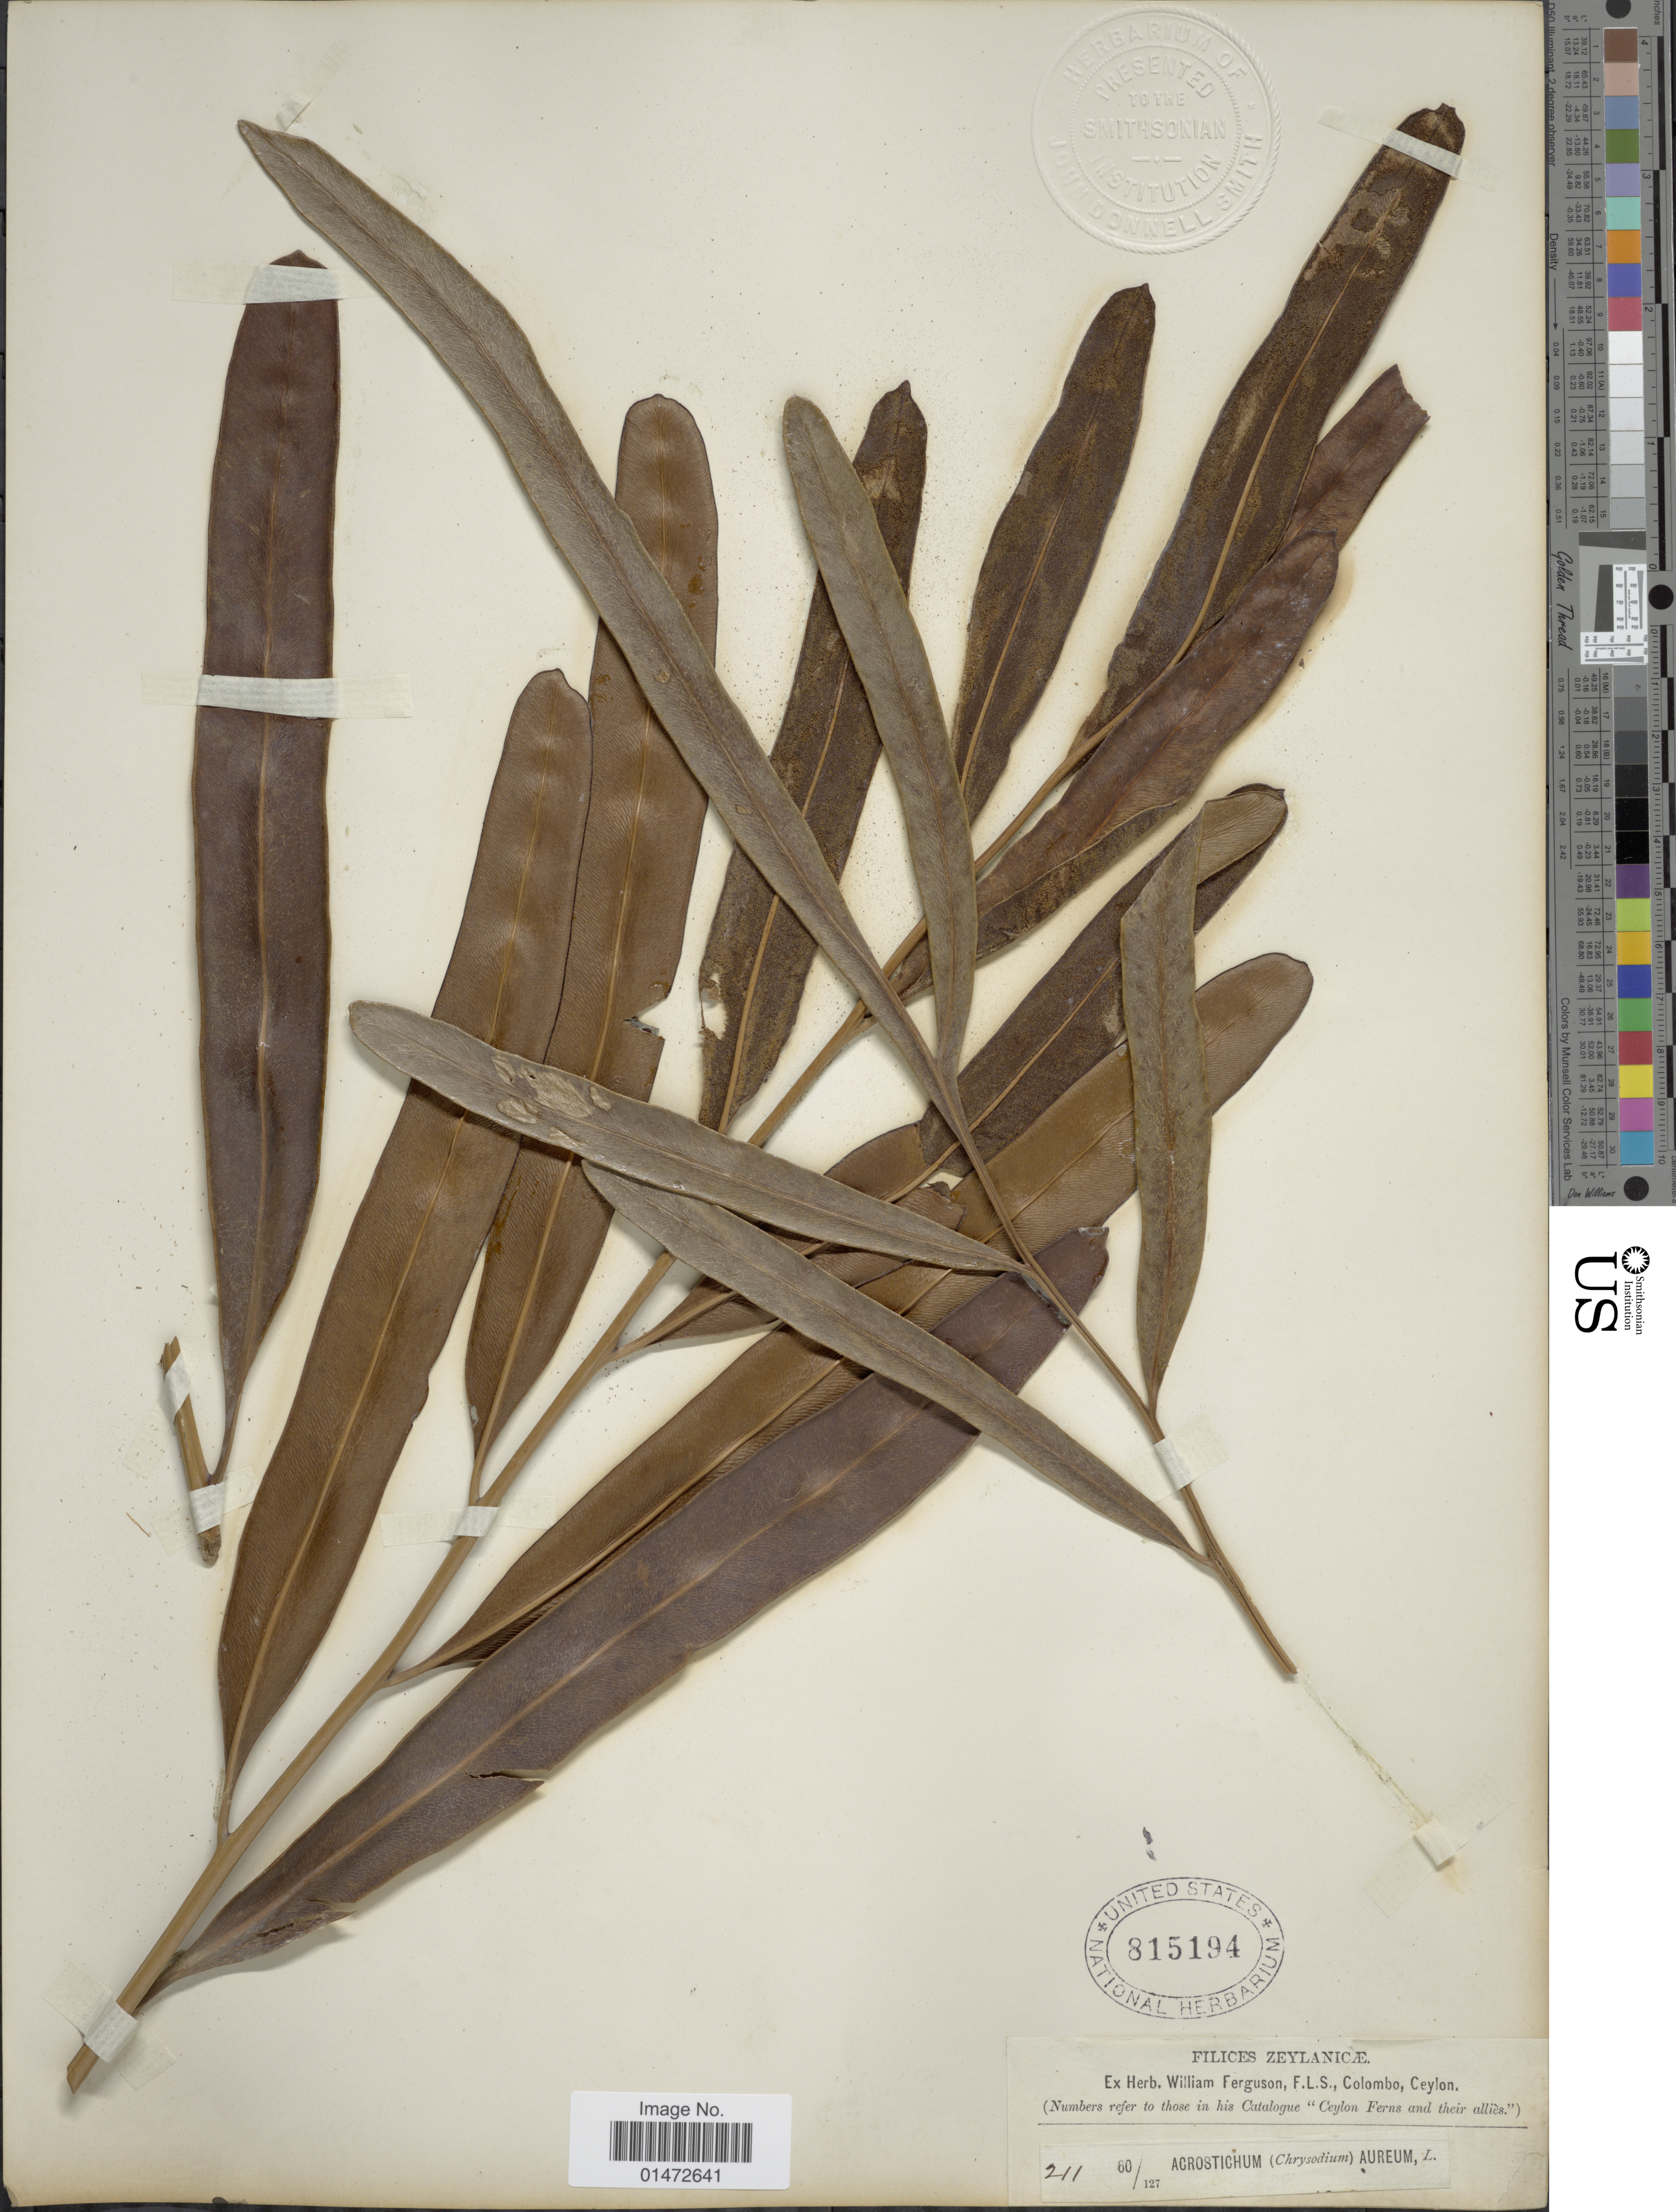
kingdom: Plantae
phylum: Tracheophyta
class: Polypodiopsida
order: Polypodiales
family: Pteridaceae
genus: Acrostichum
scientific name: Acrostichum aureum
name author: L.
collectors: ex herb. W. Ferguson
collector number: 211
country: Sri Lanka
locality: Zeylanicæ, Ceylon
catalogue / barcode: US 815194